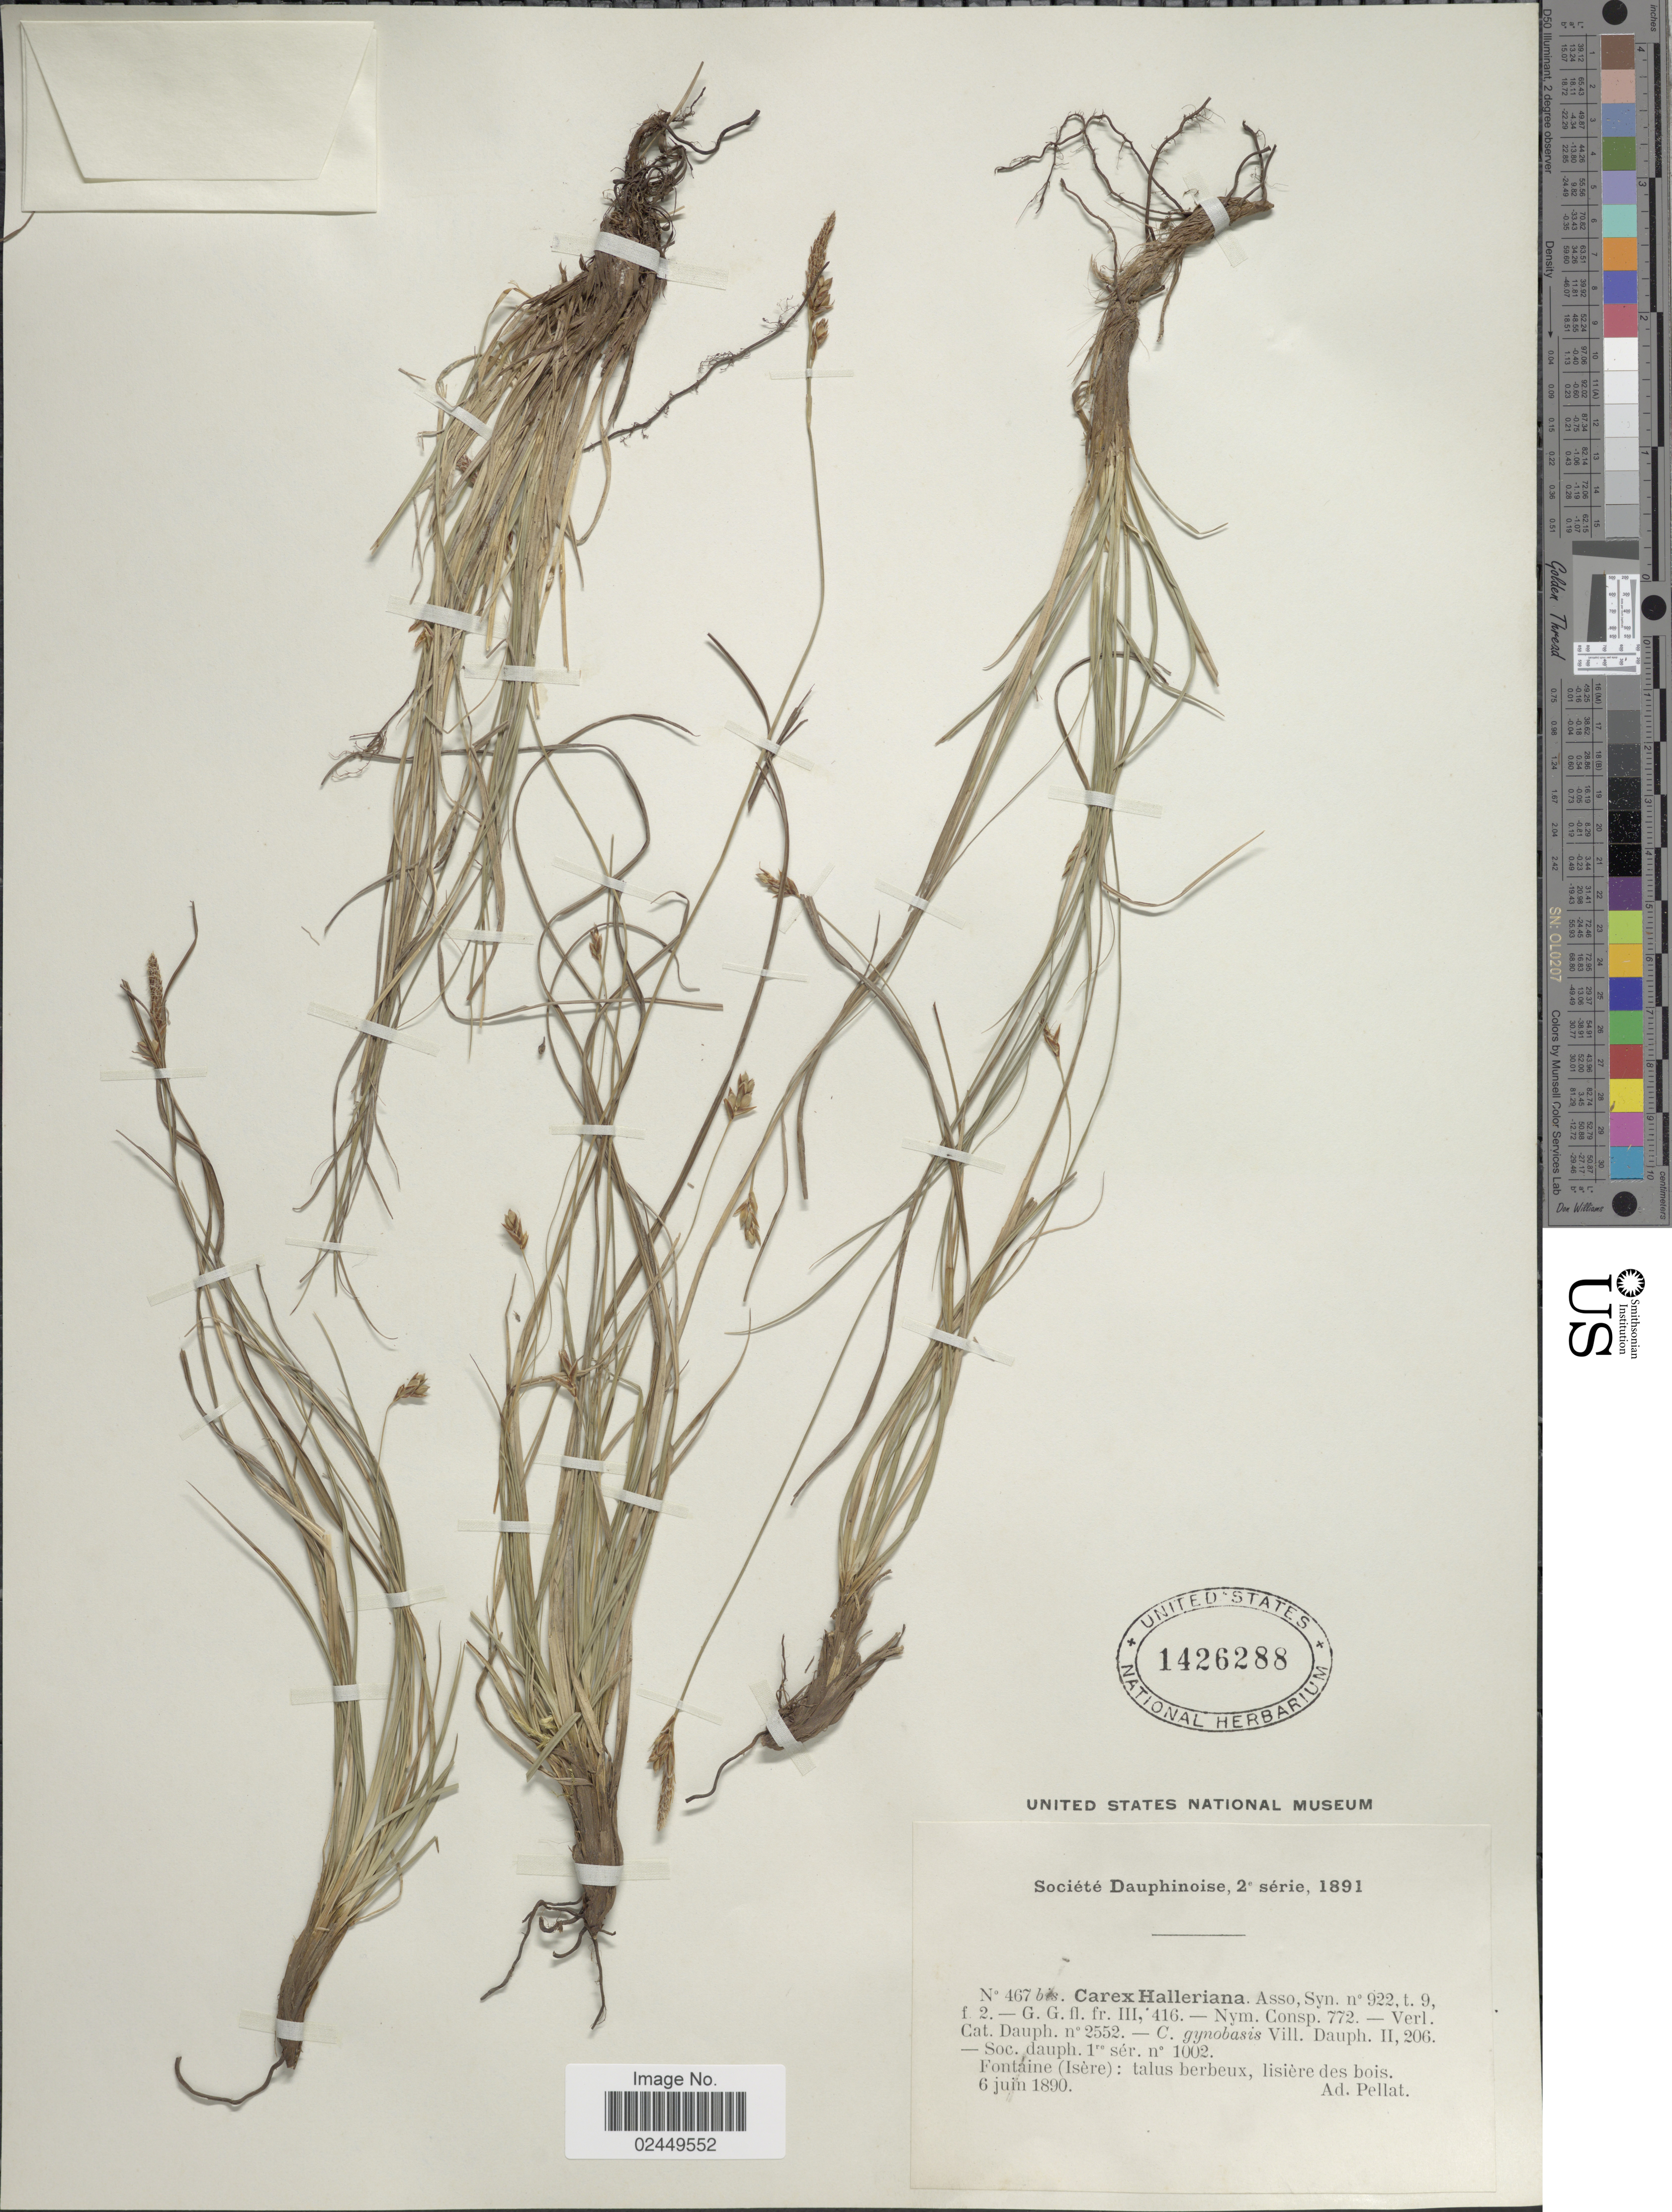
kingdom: Plantae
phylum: Tracheophyta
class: Liliopsida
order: Poales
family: Cyperaceae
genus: Carex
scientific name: Carex halleriana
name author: Asso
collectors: A. Pellat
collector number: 467bis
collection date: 1890-06-06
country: France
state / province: Auvergne-Rhône-Alpes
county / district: Isère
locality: Societe Dauphinoise, Fontane (Isere): talus berbeux, lisiere des bois.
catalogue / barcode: US 1426288